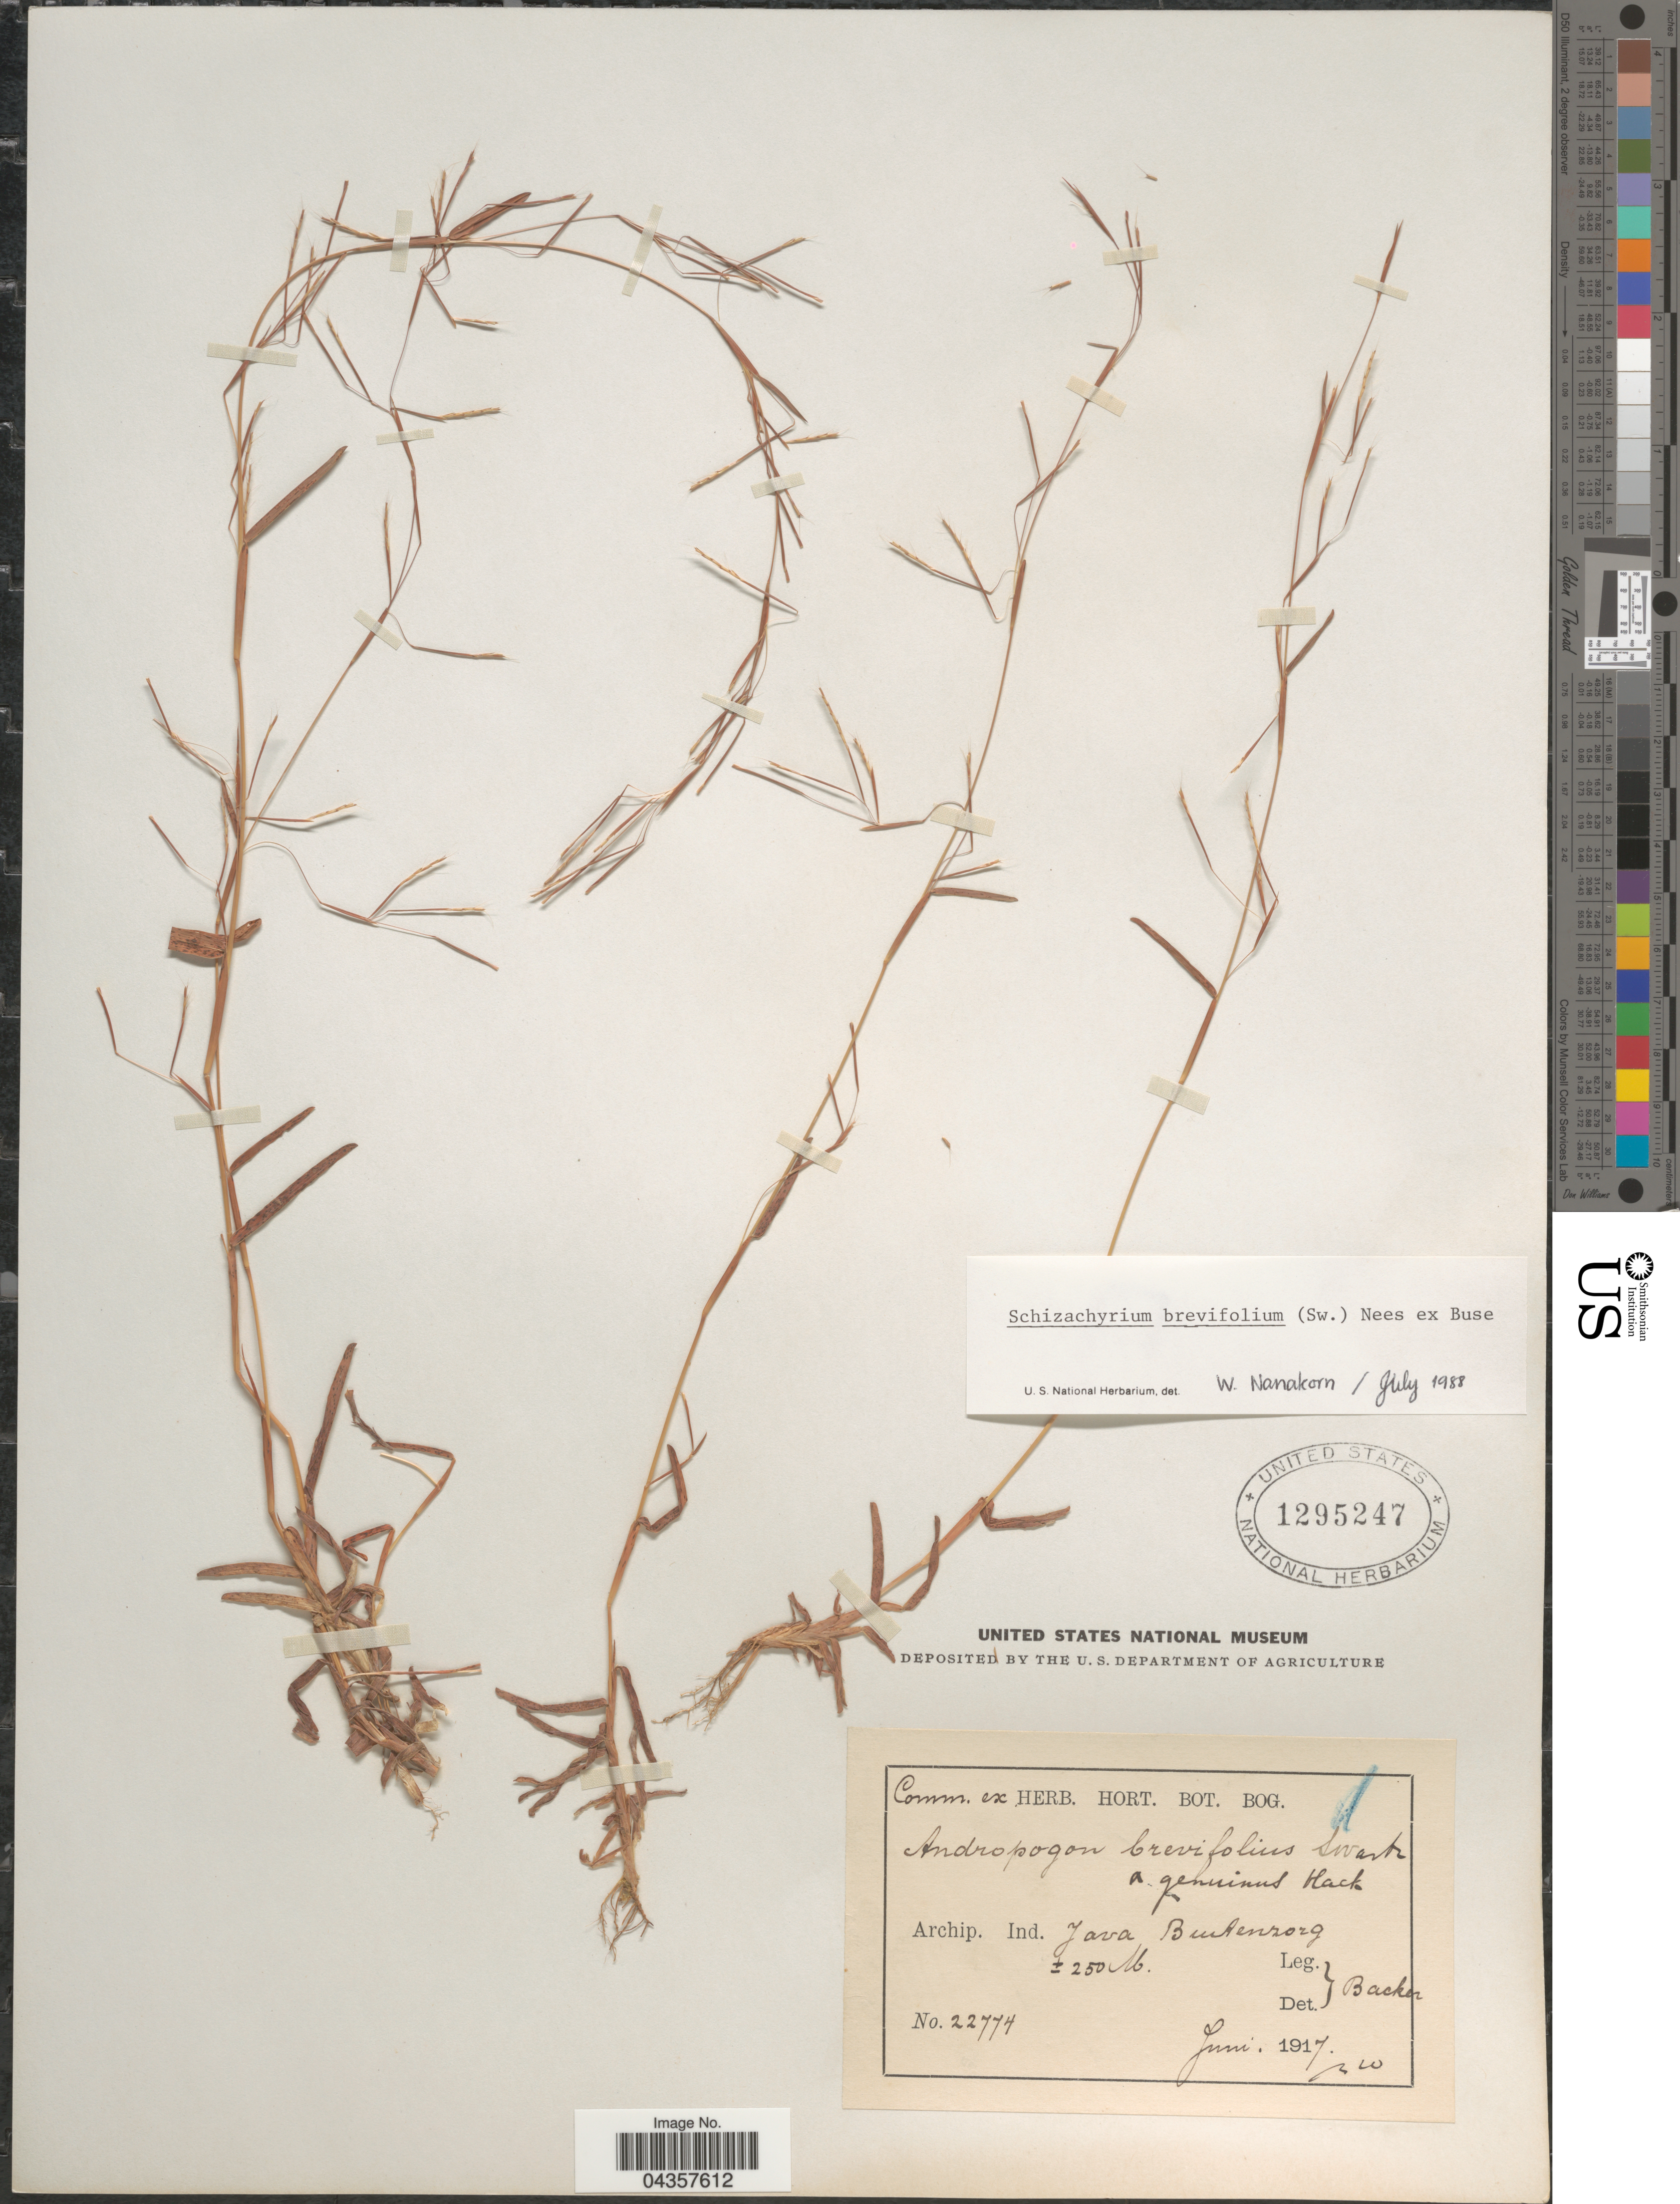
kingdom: Plantae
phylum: Tracheophyta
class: Liliopsida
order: Poales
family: Poaceae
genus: Schizachyrium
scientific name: Schizachyrium brevifolium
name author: (Sw.) Nees ex Büse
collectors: Backer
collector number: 22774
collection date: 1917-06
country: Indonesia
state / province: Java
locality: Archip. Ind. Java Buitenzorg.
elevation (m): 250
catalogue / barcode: US 1295247